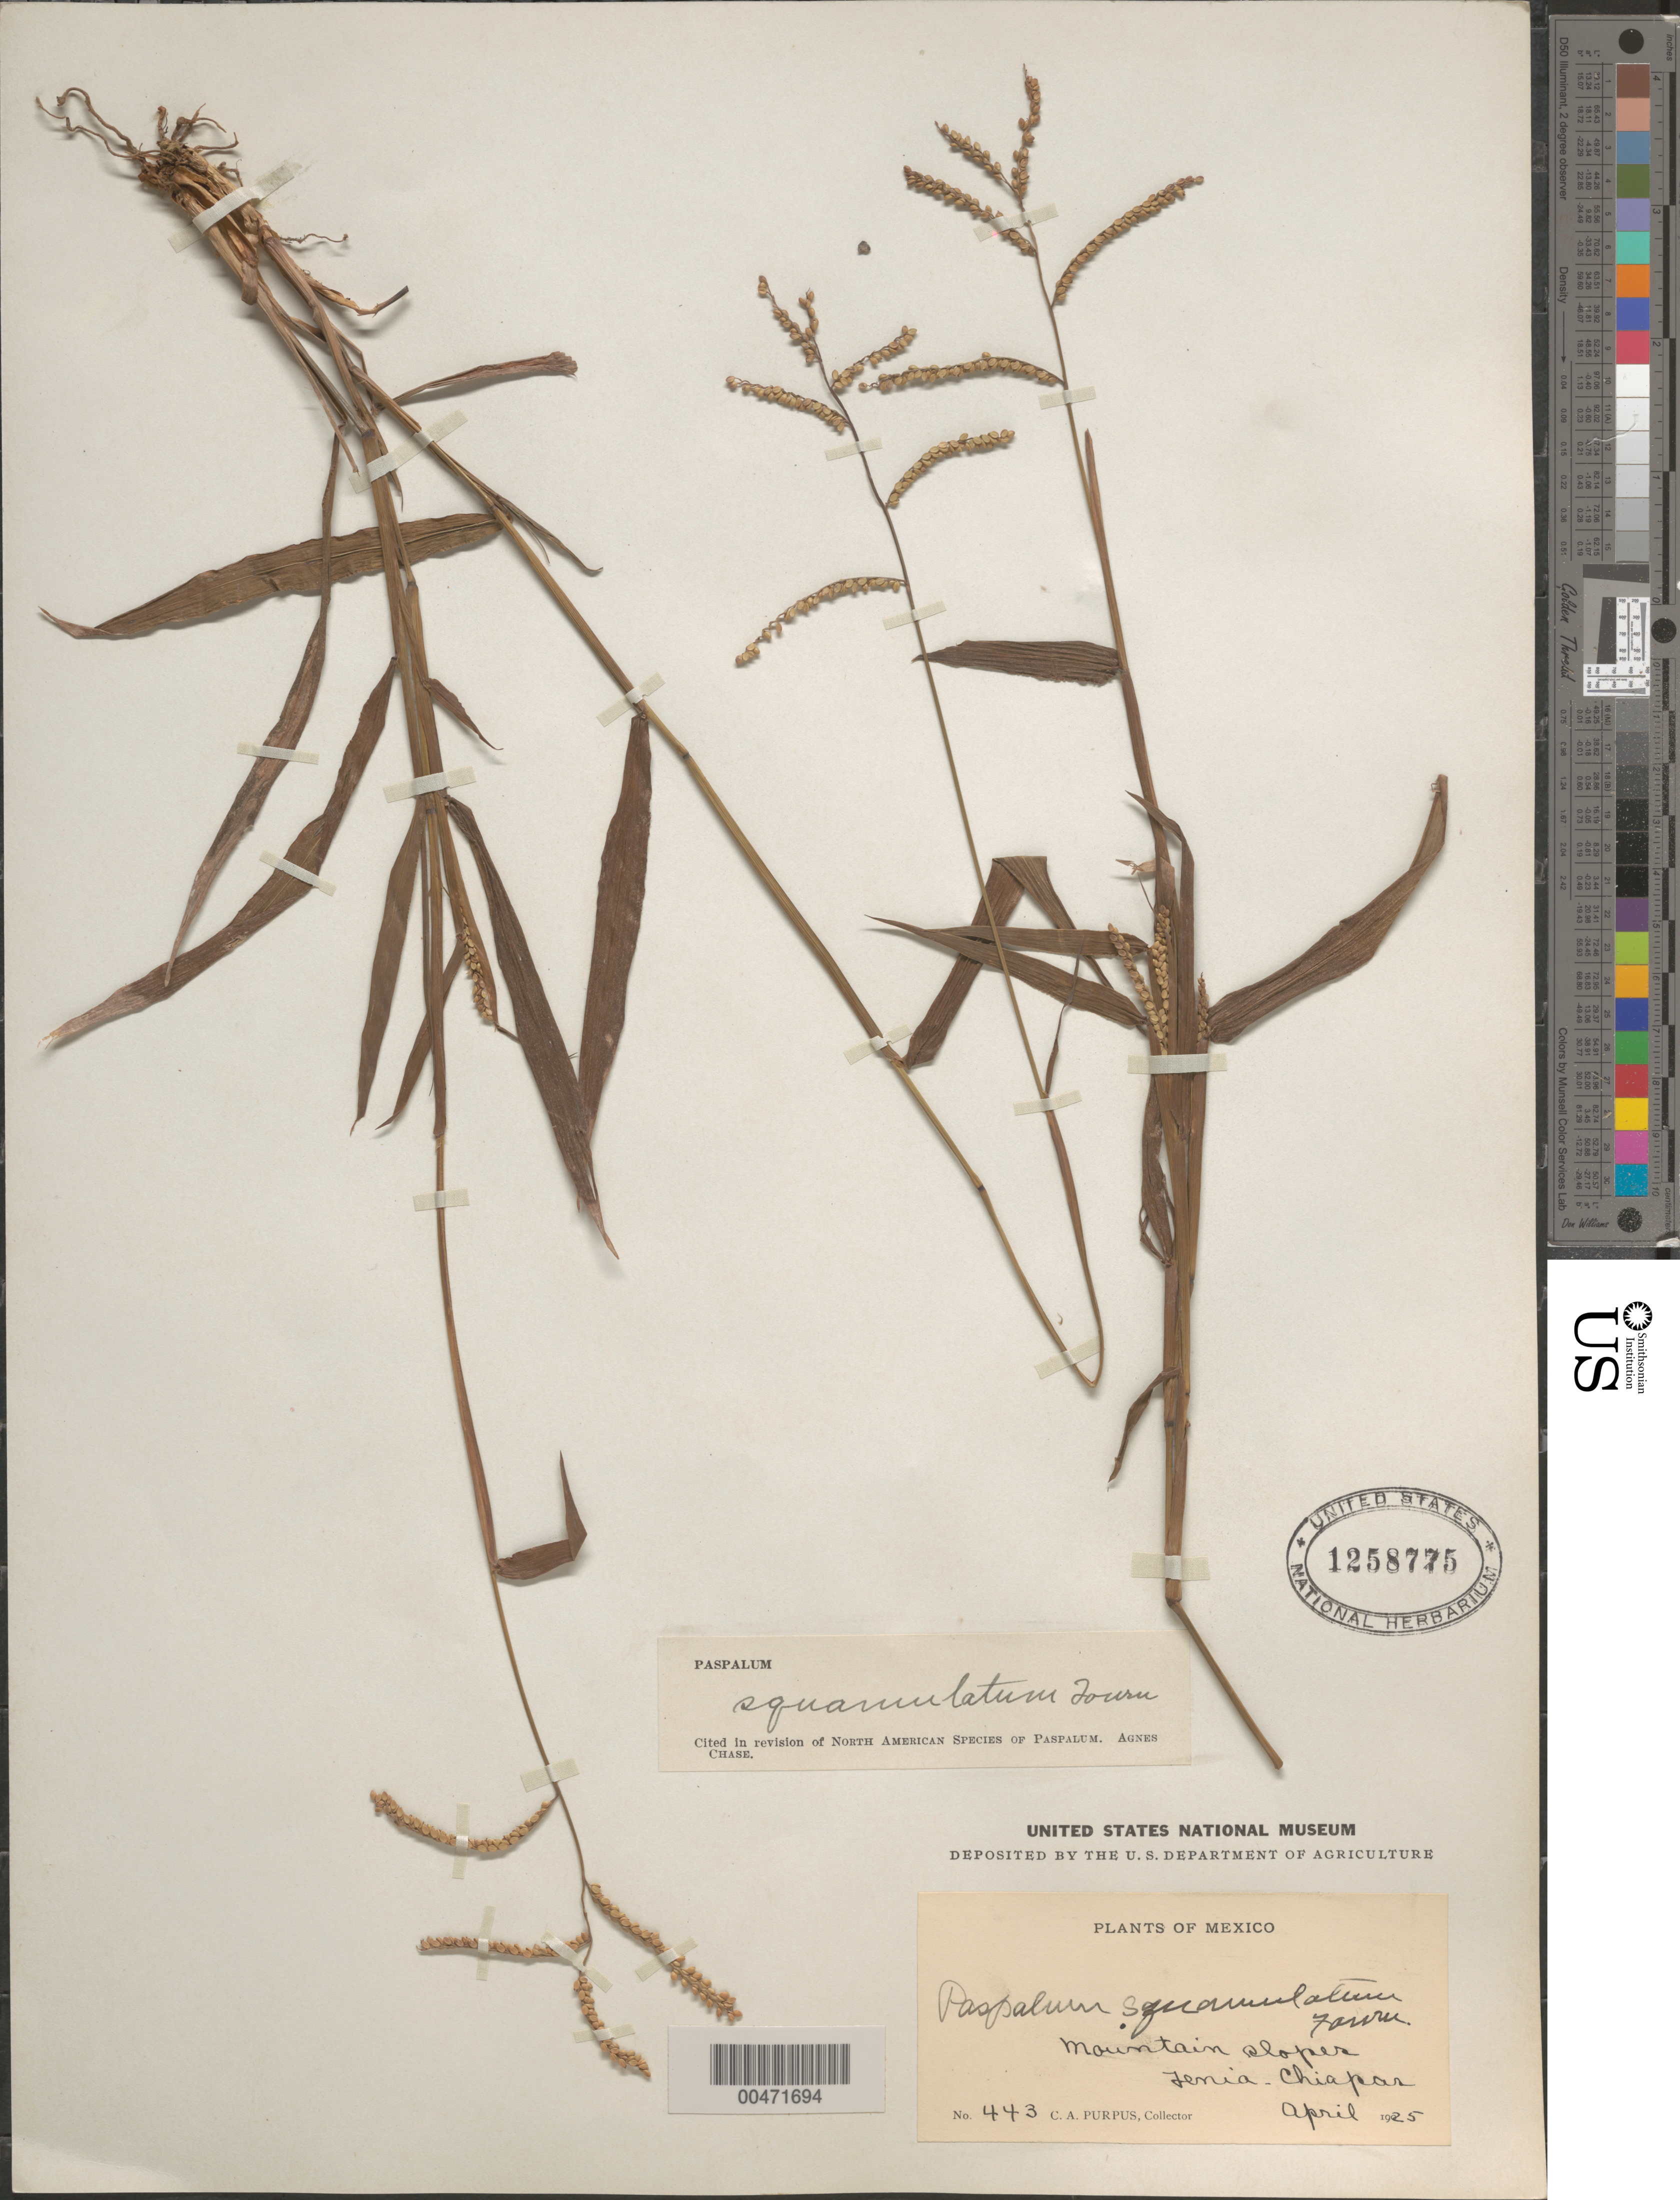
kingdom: Plantae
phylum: Tracheophyta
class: Liliopsida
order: Poales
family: Poaceae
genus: Paspalum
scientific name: Paspalum squamulatum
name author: E. Fourn.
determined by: Chase, [M.] Agnes, (US)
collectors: C. A. Purpus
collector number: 443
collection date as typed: Apr 1925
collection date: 1925-04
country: Mexico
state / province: Chiapas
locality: Tenia or Fenia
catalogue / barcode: US 1258775